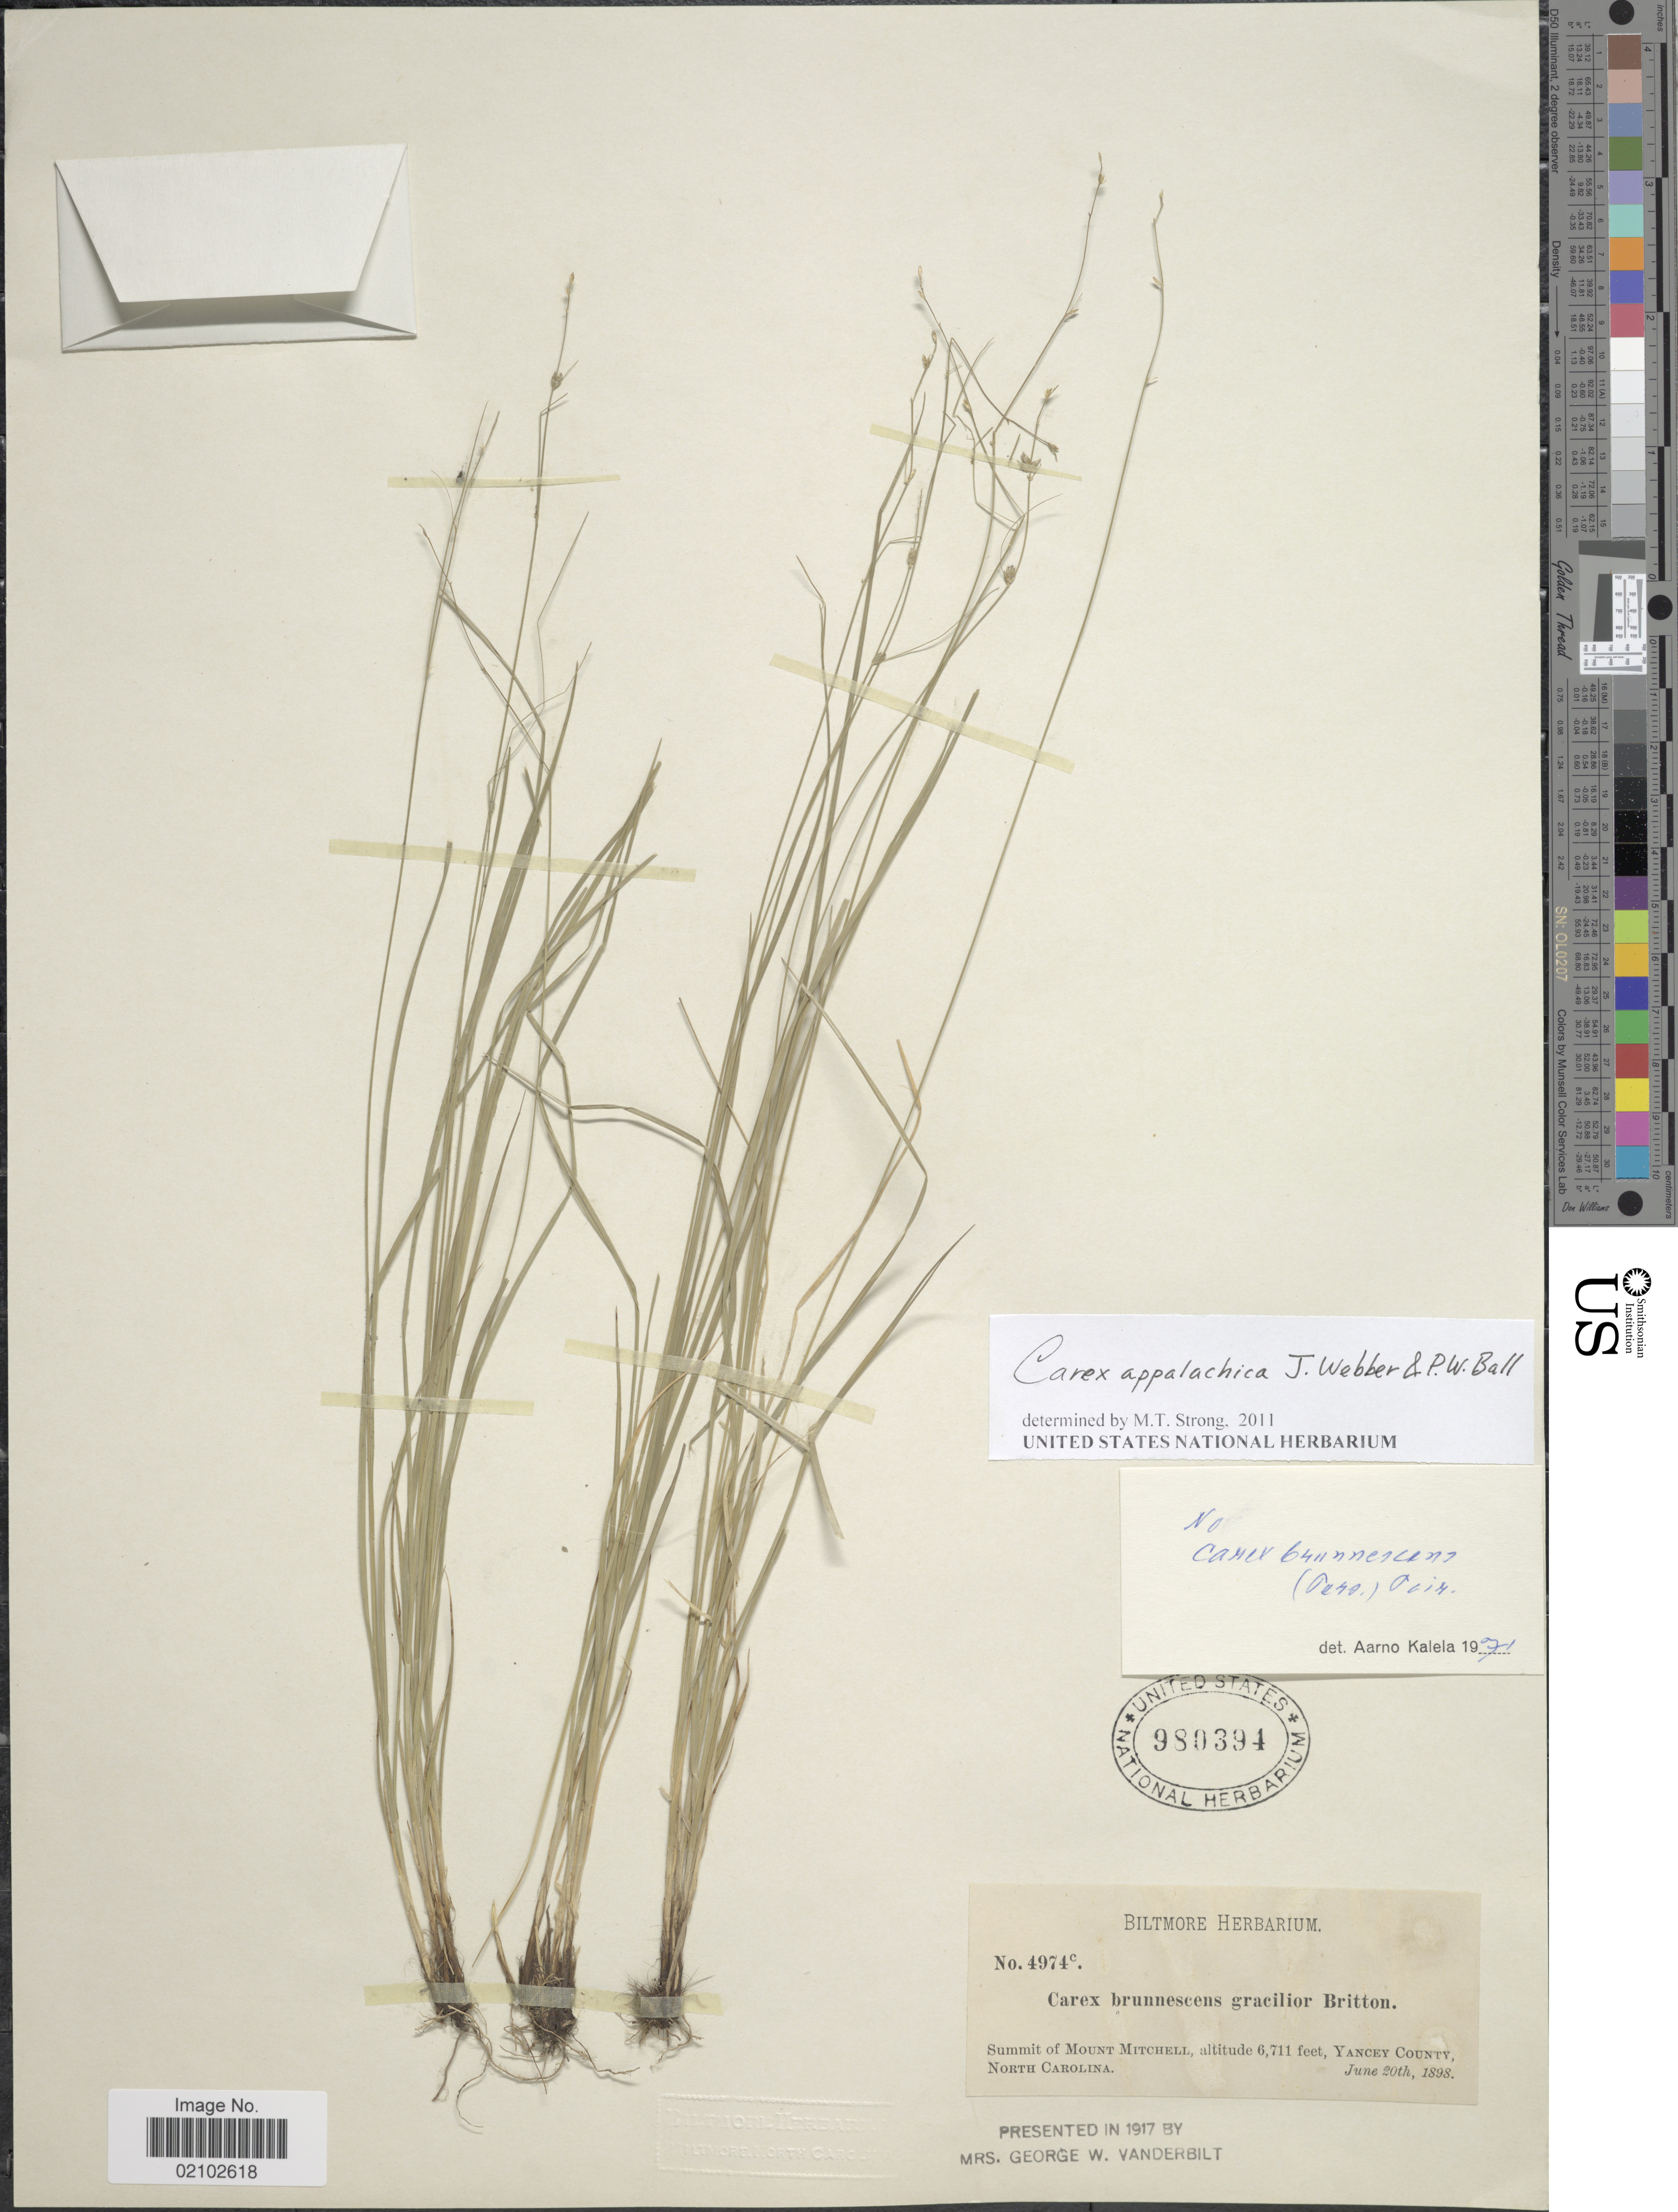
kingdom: Plantae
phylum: Tracheophyta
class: Liliopsida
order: Poales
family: Cyperaceae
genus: Carex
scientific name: Carex appalachica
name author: J.M. Webber & P.W. Ball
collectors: ex herb. Biltmore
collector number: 4974c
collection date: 1898-06-20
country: United States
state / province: North Carolina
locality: Summit of Mount Mitchell, Yancey County.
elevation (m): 2046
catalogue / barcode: US 980394